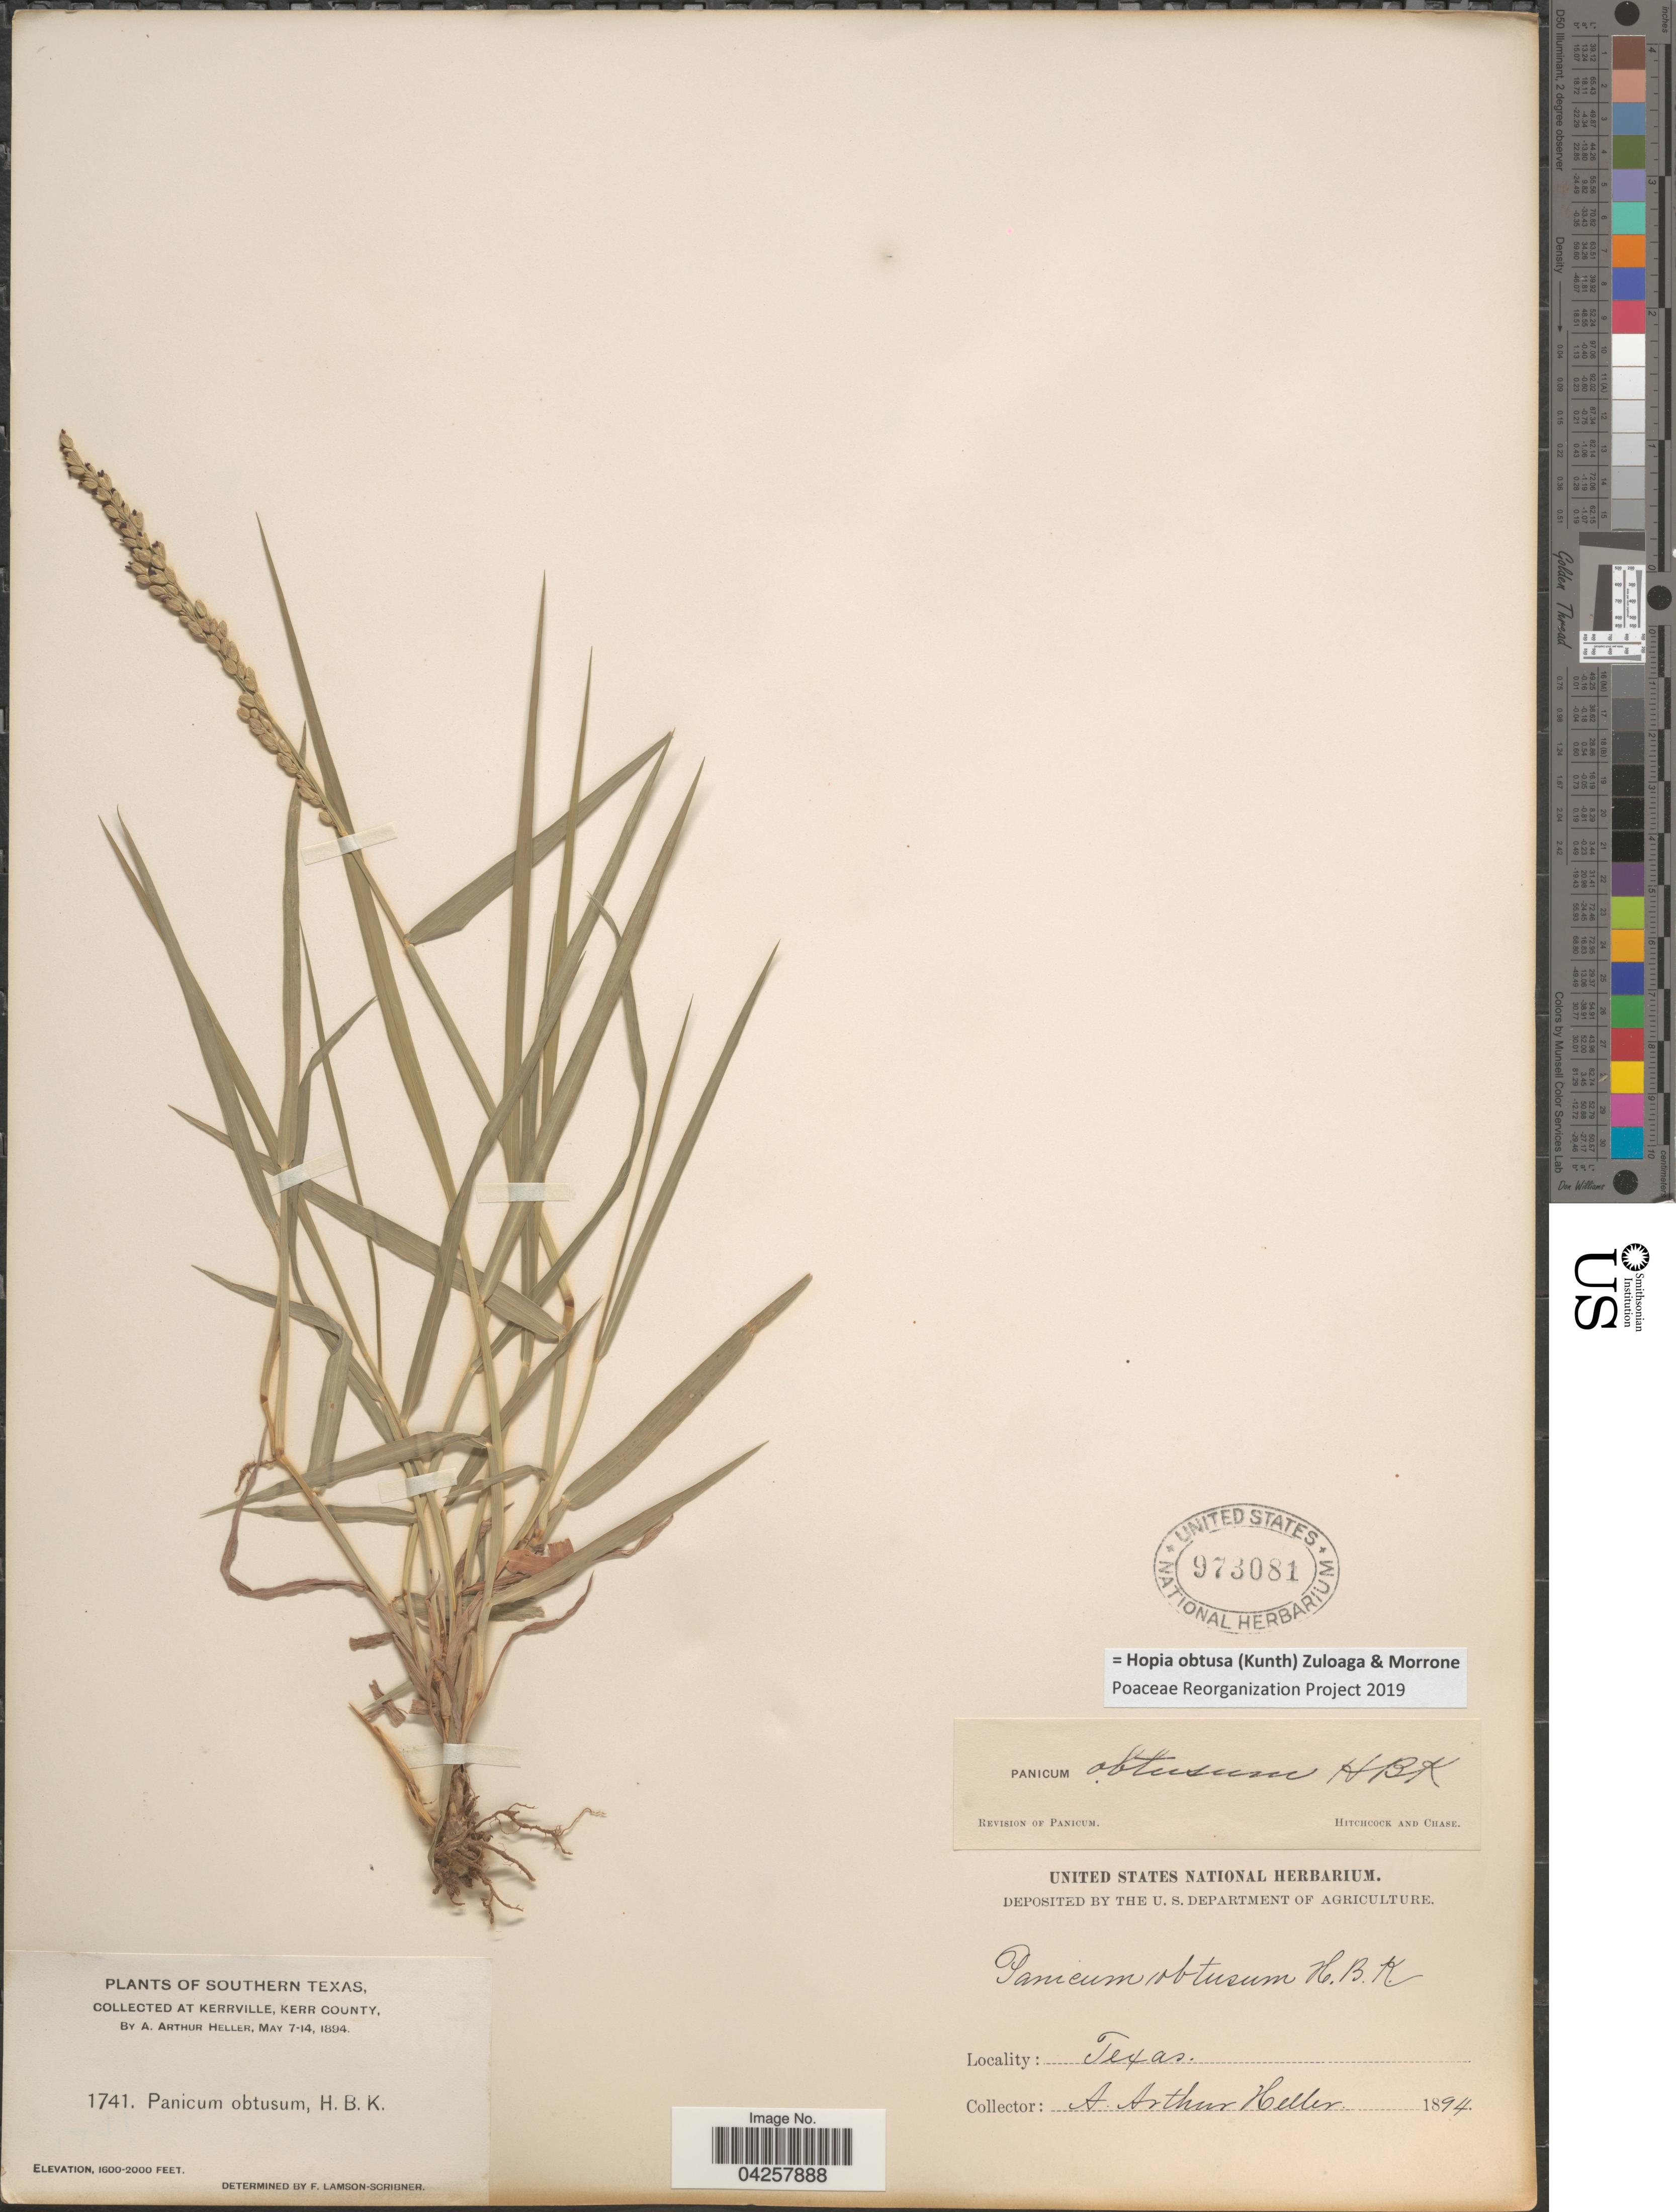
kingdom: Plantae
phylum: Tracheophyta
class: Liliopsida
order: Poales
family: Poaceae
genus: Hopia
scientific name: Hopia obtusa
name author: (Kunth) Zuloaga & Morrone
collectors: A. A. Heller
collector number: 1741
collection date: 1894-05-07/1894-05-14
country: United States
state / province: Texas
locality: Southern Texas. At Kerrville, Kerr County.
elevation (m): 488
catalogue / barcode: US 973081